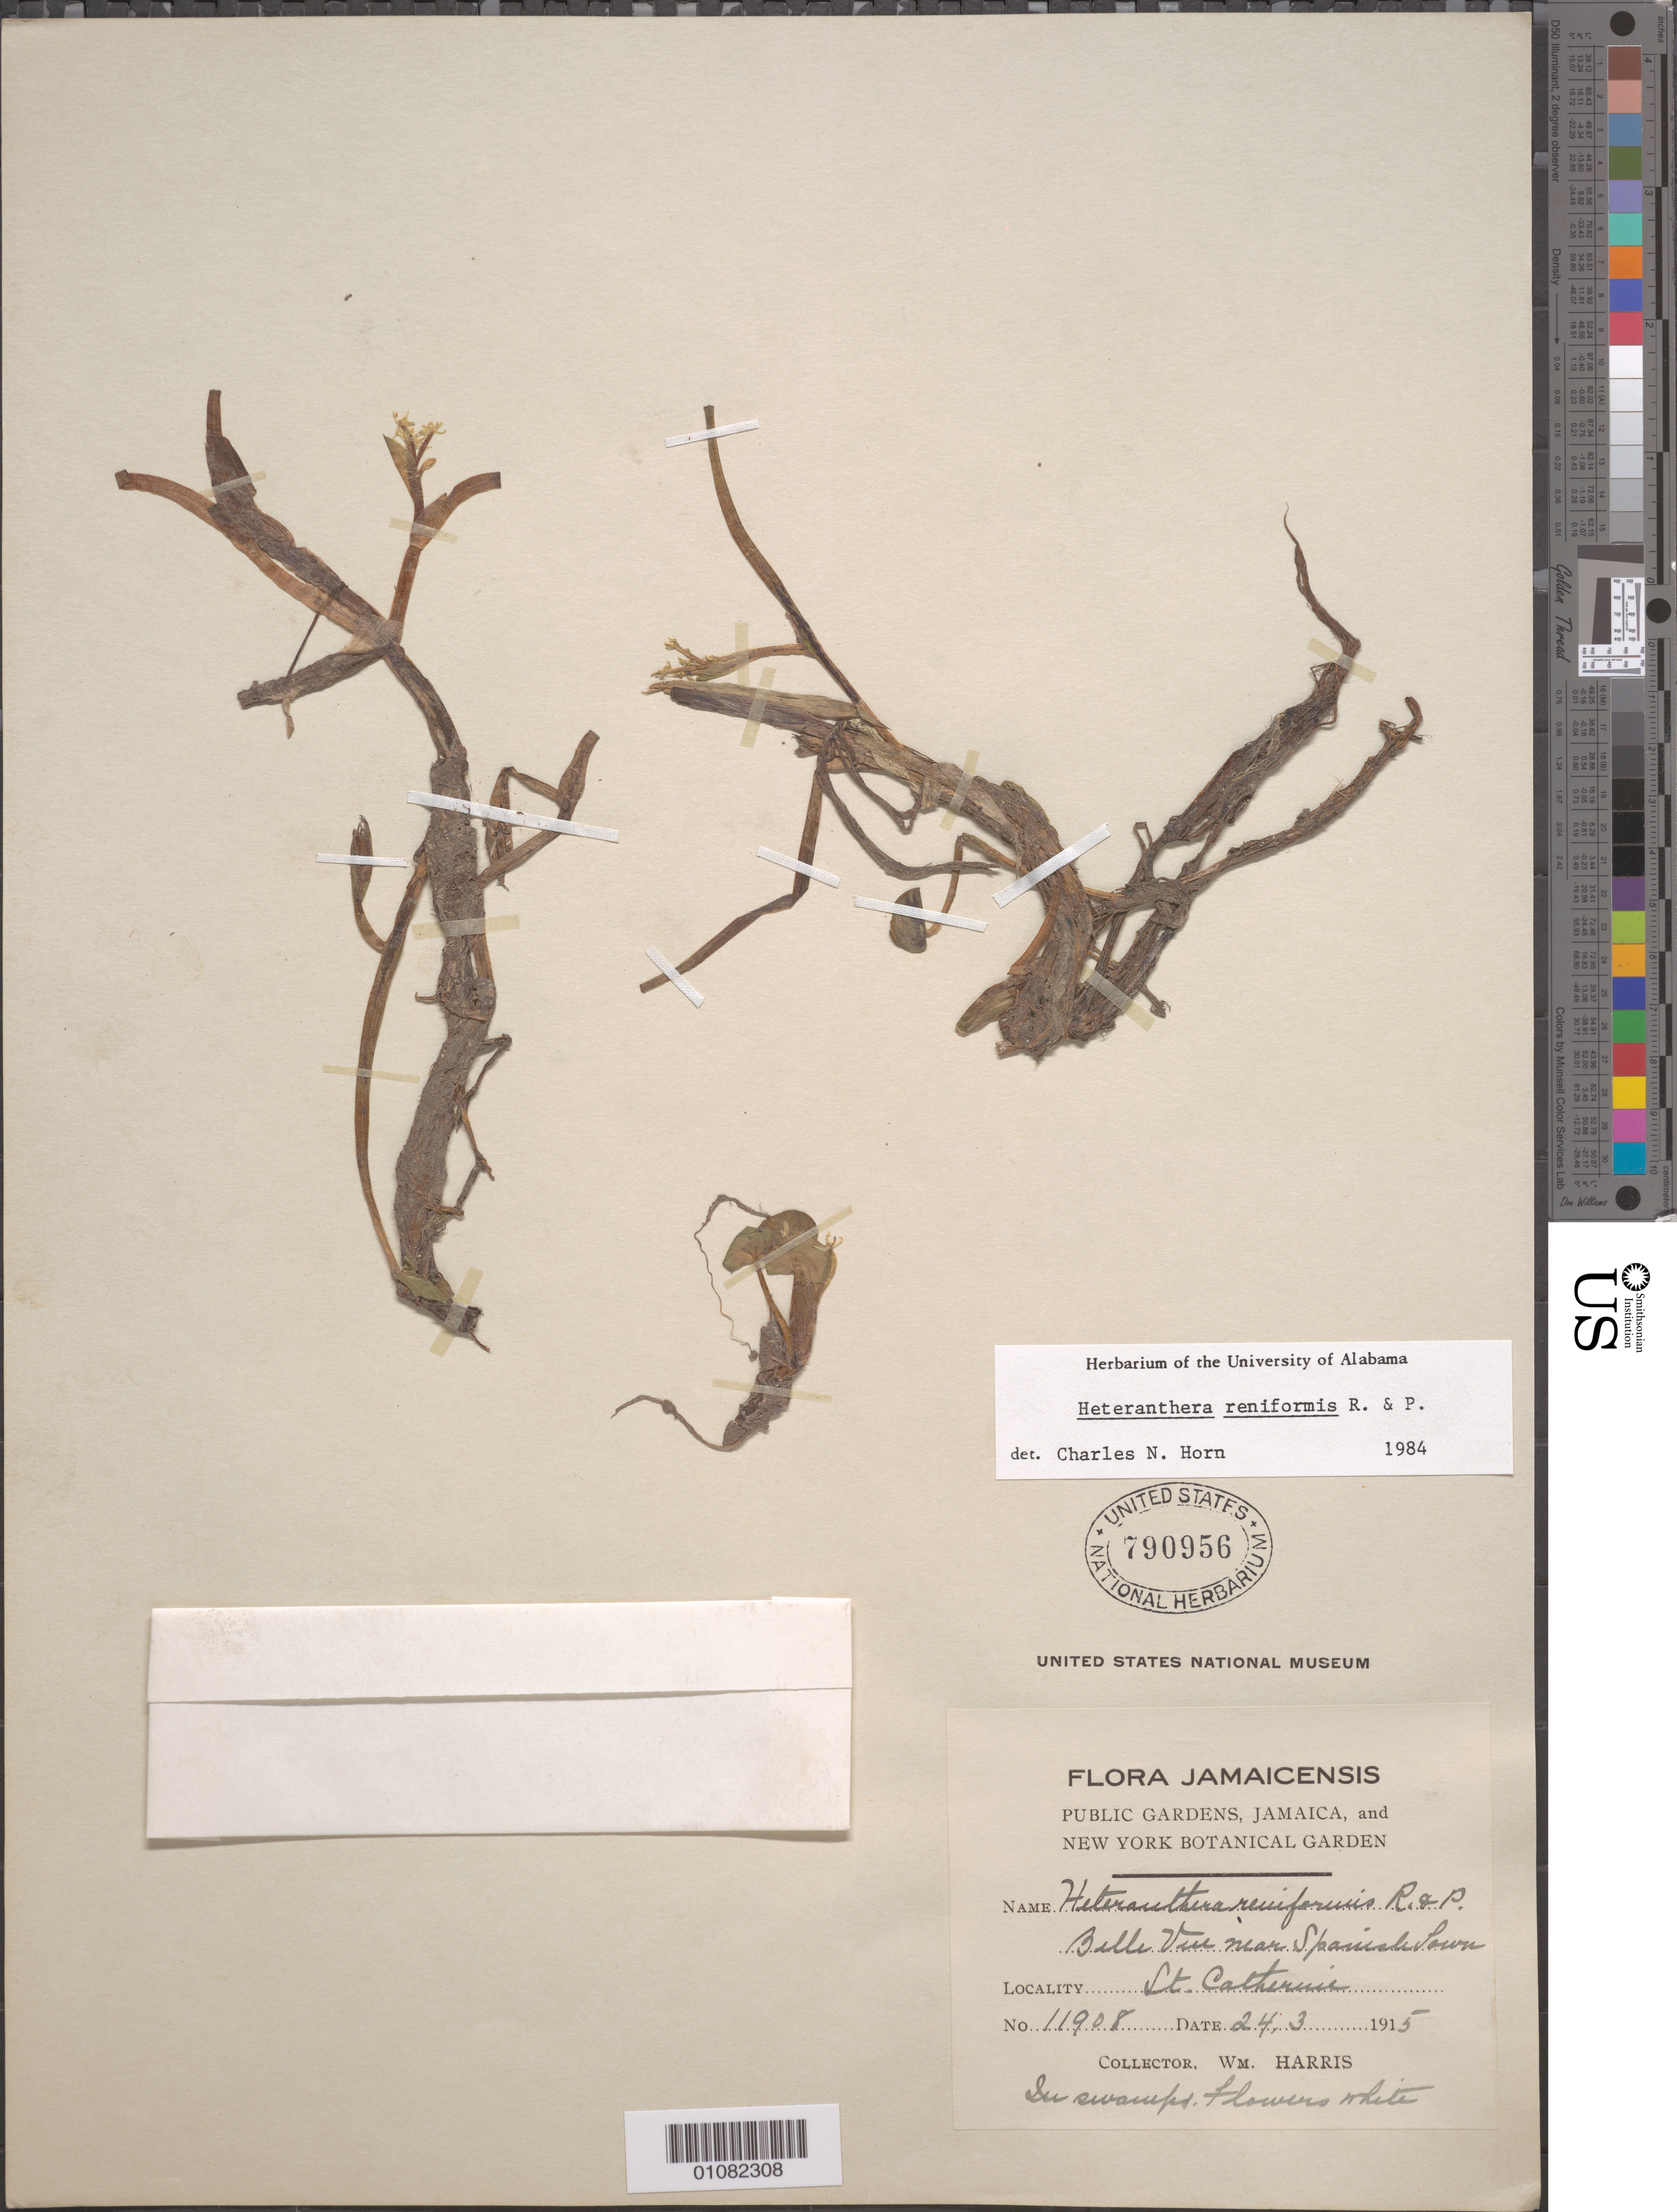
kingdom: Plantae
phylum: Tracheophyta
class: Liliopsida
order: Commelinales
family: Pontederiaceae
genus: Heteranthera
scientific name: Heteranthera reniformis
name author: Ruiz & Pav.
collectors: W. Harris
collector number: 11908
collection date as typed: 24 Mar 1915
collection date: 1915-03-24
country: Jamaica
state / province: Saint Catherine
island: Jamaica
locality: Belle Vue near Spanish Town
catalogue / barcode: US 790956